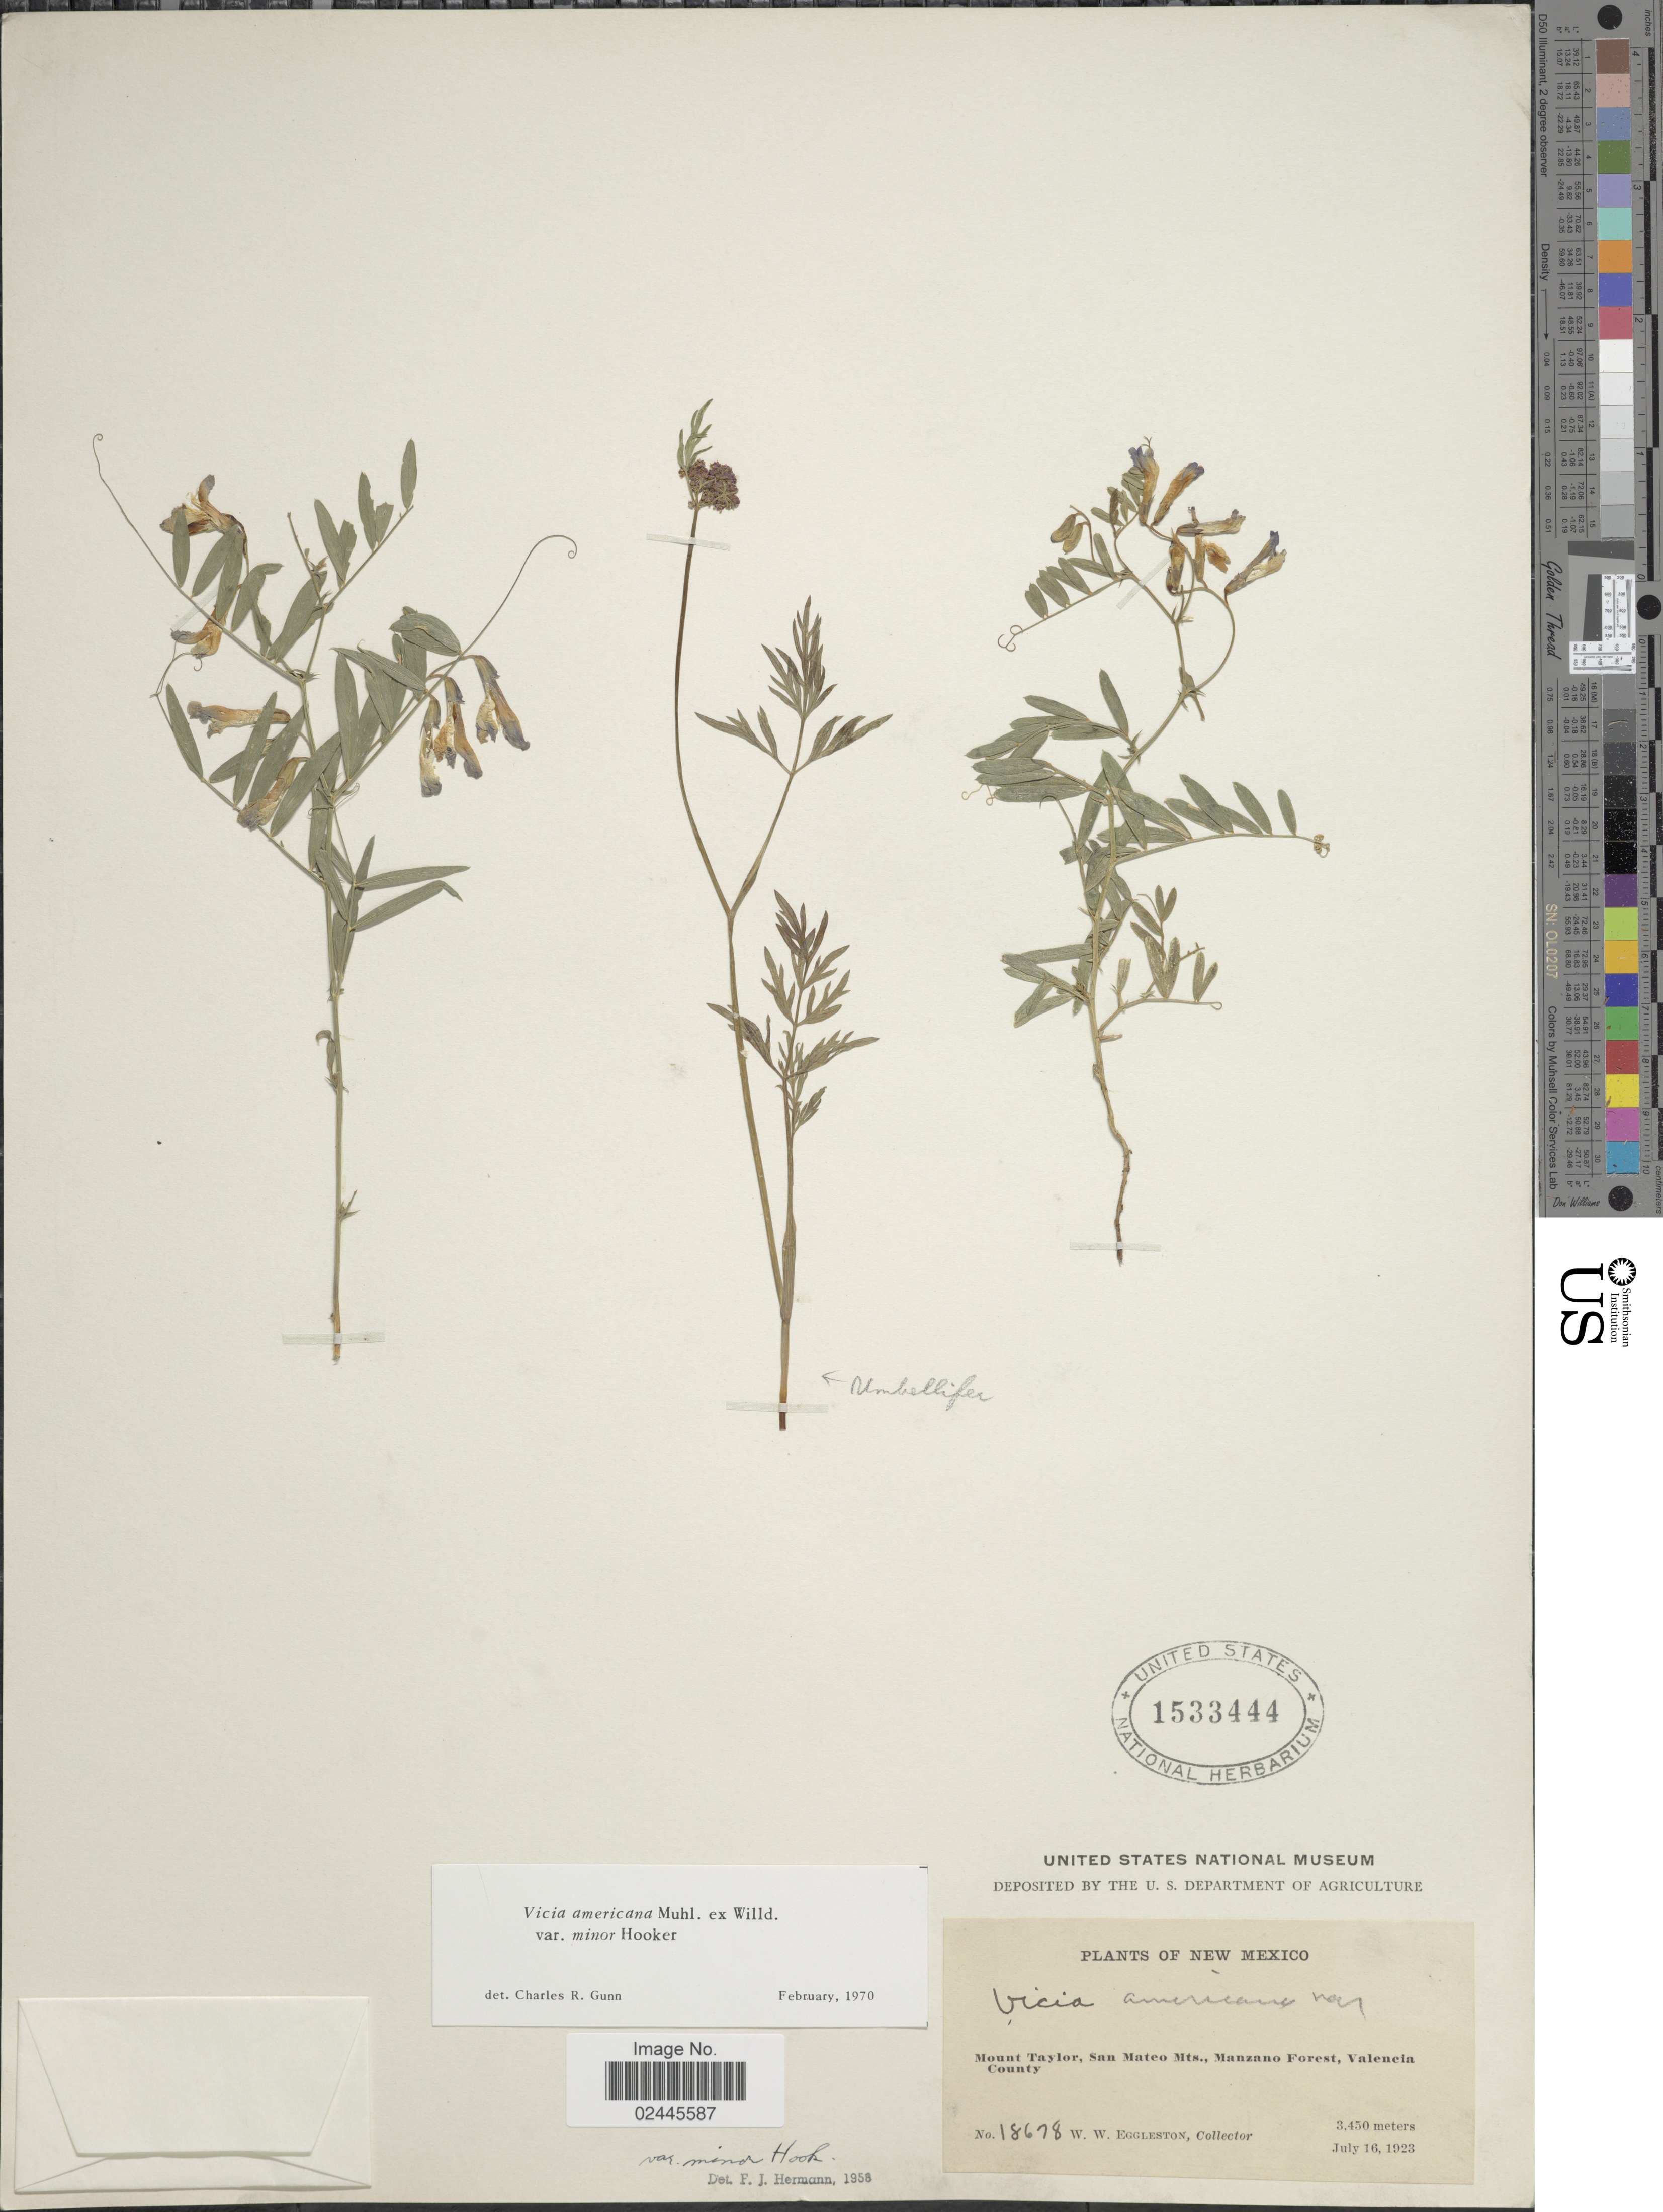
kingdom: Plantae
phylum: Tracheophyta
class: Magnoliopsida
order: Fabales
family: Fabaceae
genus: Vicia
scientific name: Vicia americana var. minor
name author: Hook.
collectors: W. W. Eggleston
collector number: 18678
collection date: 1923-07-16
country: United States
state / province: New Mexico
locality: Mount Taylor, San Mateo Mts., Manzano Forest, Valencia County.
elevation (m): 3450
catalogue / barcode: US 1533444